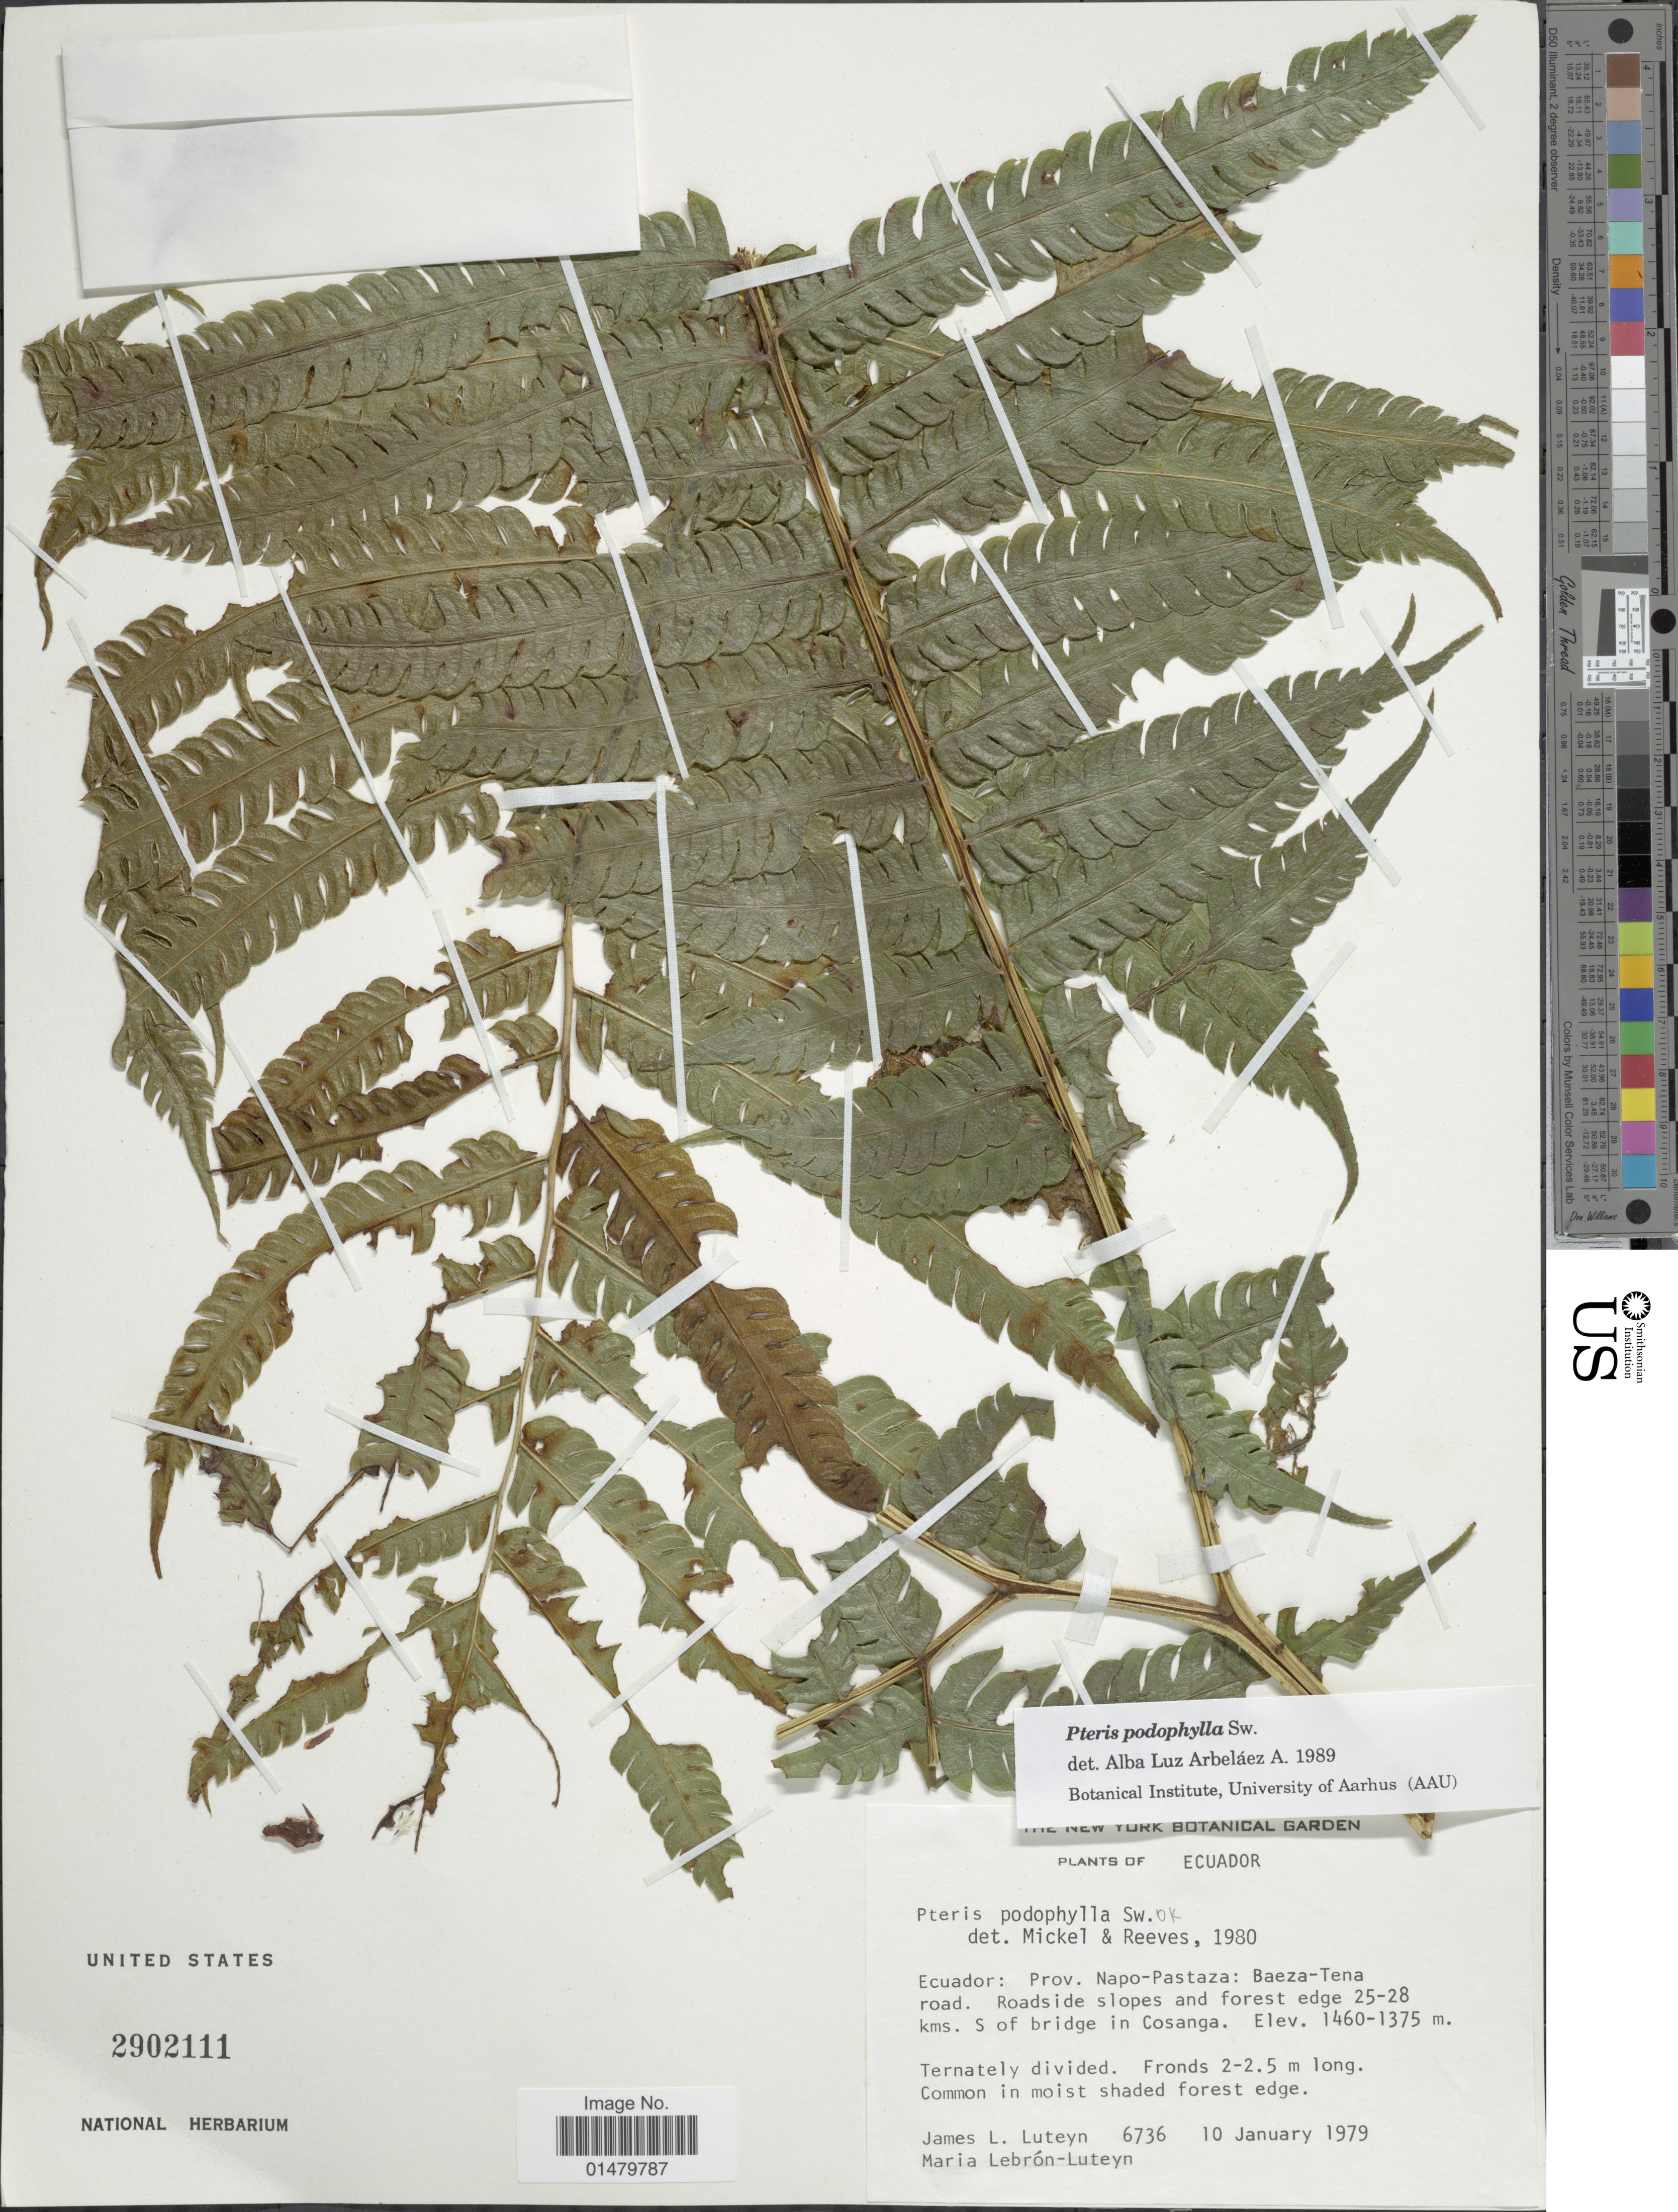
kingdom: Plantae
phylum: Tracheophyta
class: Polypodiopsida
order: Polypodiales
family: Pteridaceae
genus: Pteris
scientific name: Pteris podophylla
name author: Sw.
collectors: J. L. Luteyn & M. L. Lebrón-Luteyn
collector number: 6736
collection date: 1979-01-10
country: Ecuador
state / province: Napo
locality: Prov. Napo-Pastaza: Baeza-Tena road. S of bridge in Cosanga.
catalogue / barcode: US 2902111